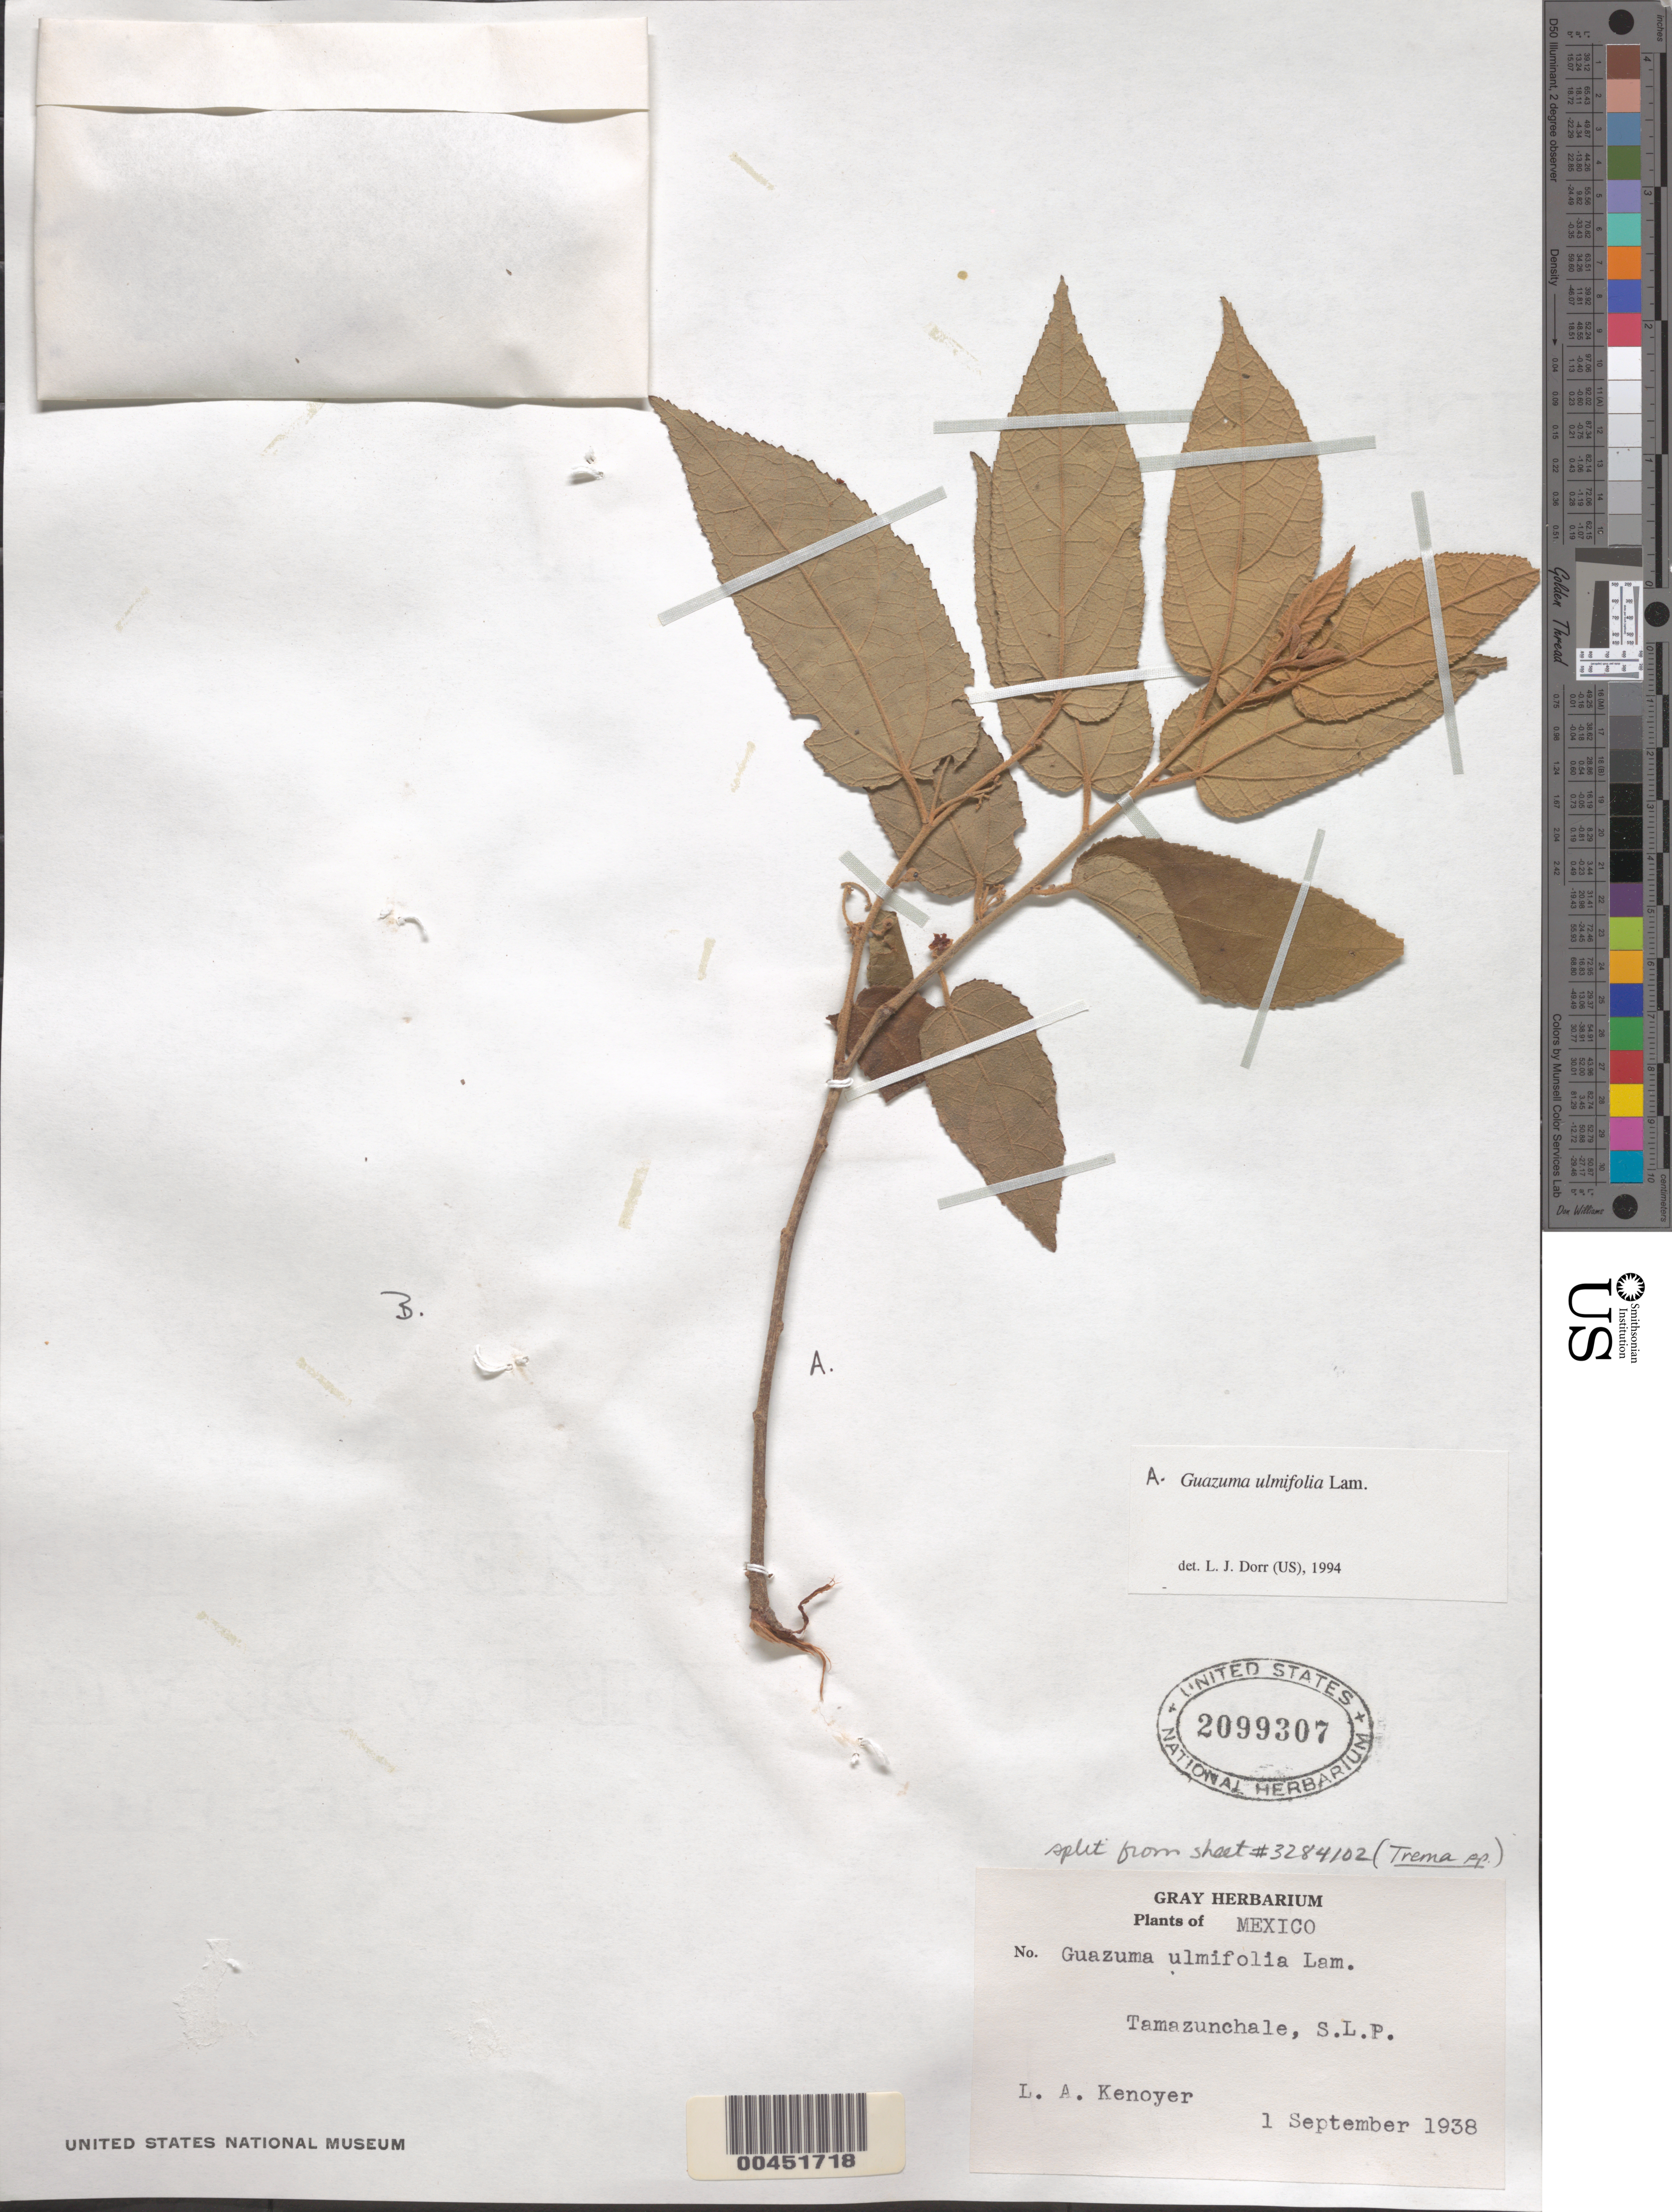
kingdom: Plantae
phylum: Tracheophyta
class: Magnoliopsida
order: Malvales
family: Malvaceae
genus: Guazuma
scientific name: Guazuma ulmifolia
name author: Lam.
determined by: Dorr, L. J., (BOT), Smithsonian Institution - National Museum of Natural History (UNITED STATES)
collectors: L. A. Kenoyer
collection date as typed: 01 Sep 1938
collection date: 1938-09-01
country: Mexico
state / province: San Luis Potosí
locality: Tamazunchale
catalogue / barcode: US 2099307